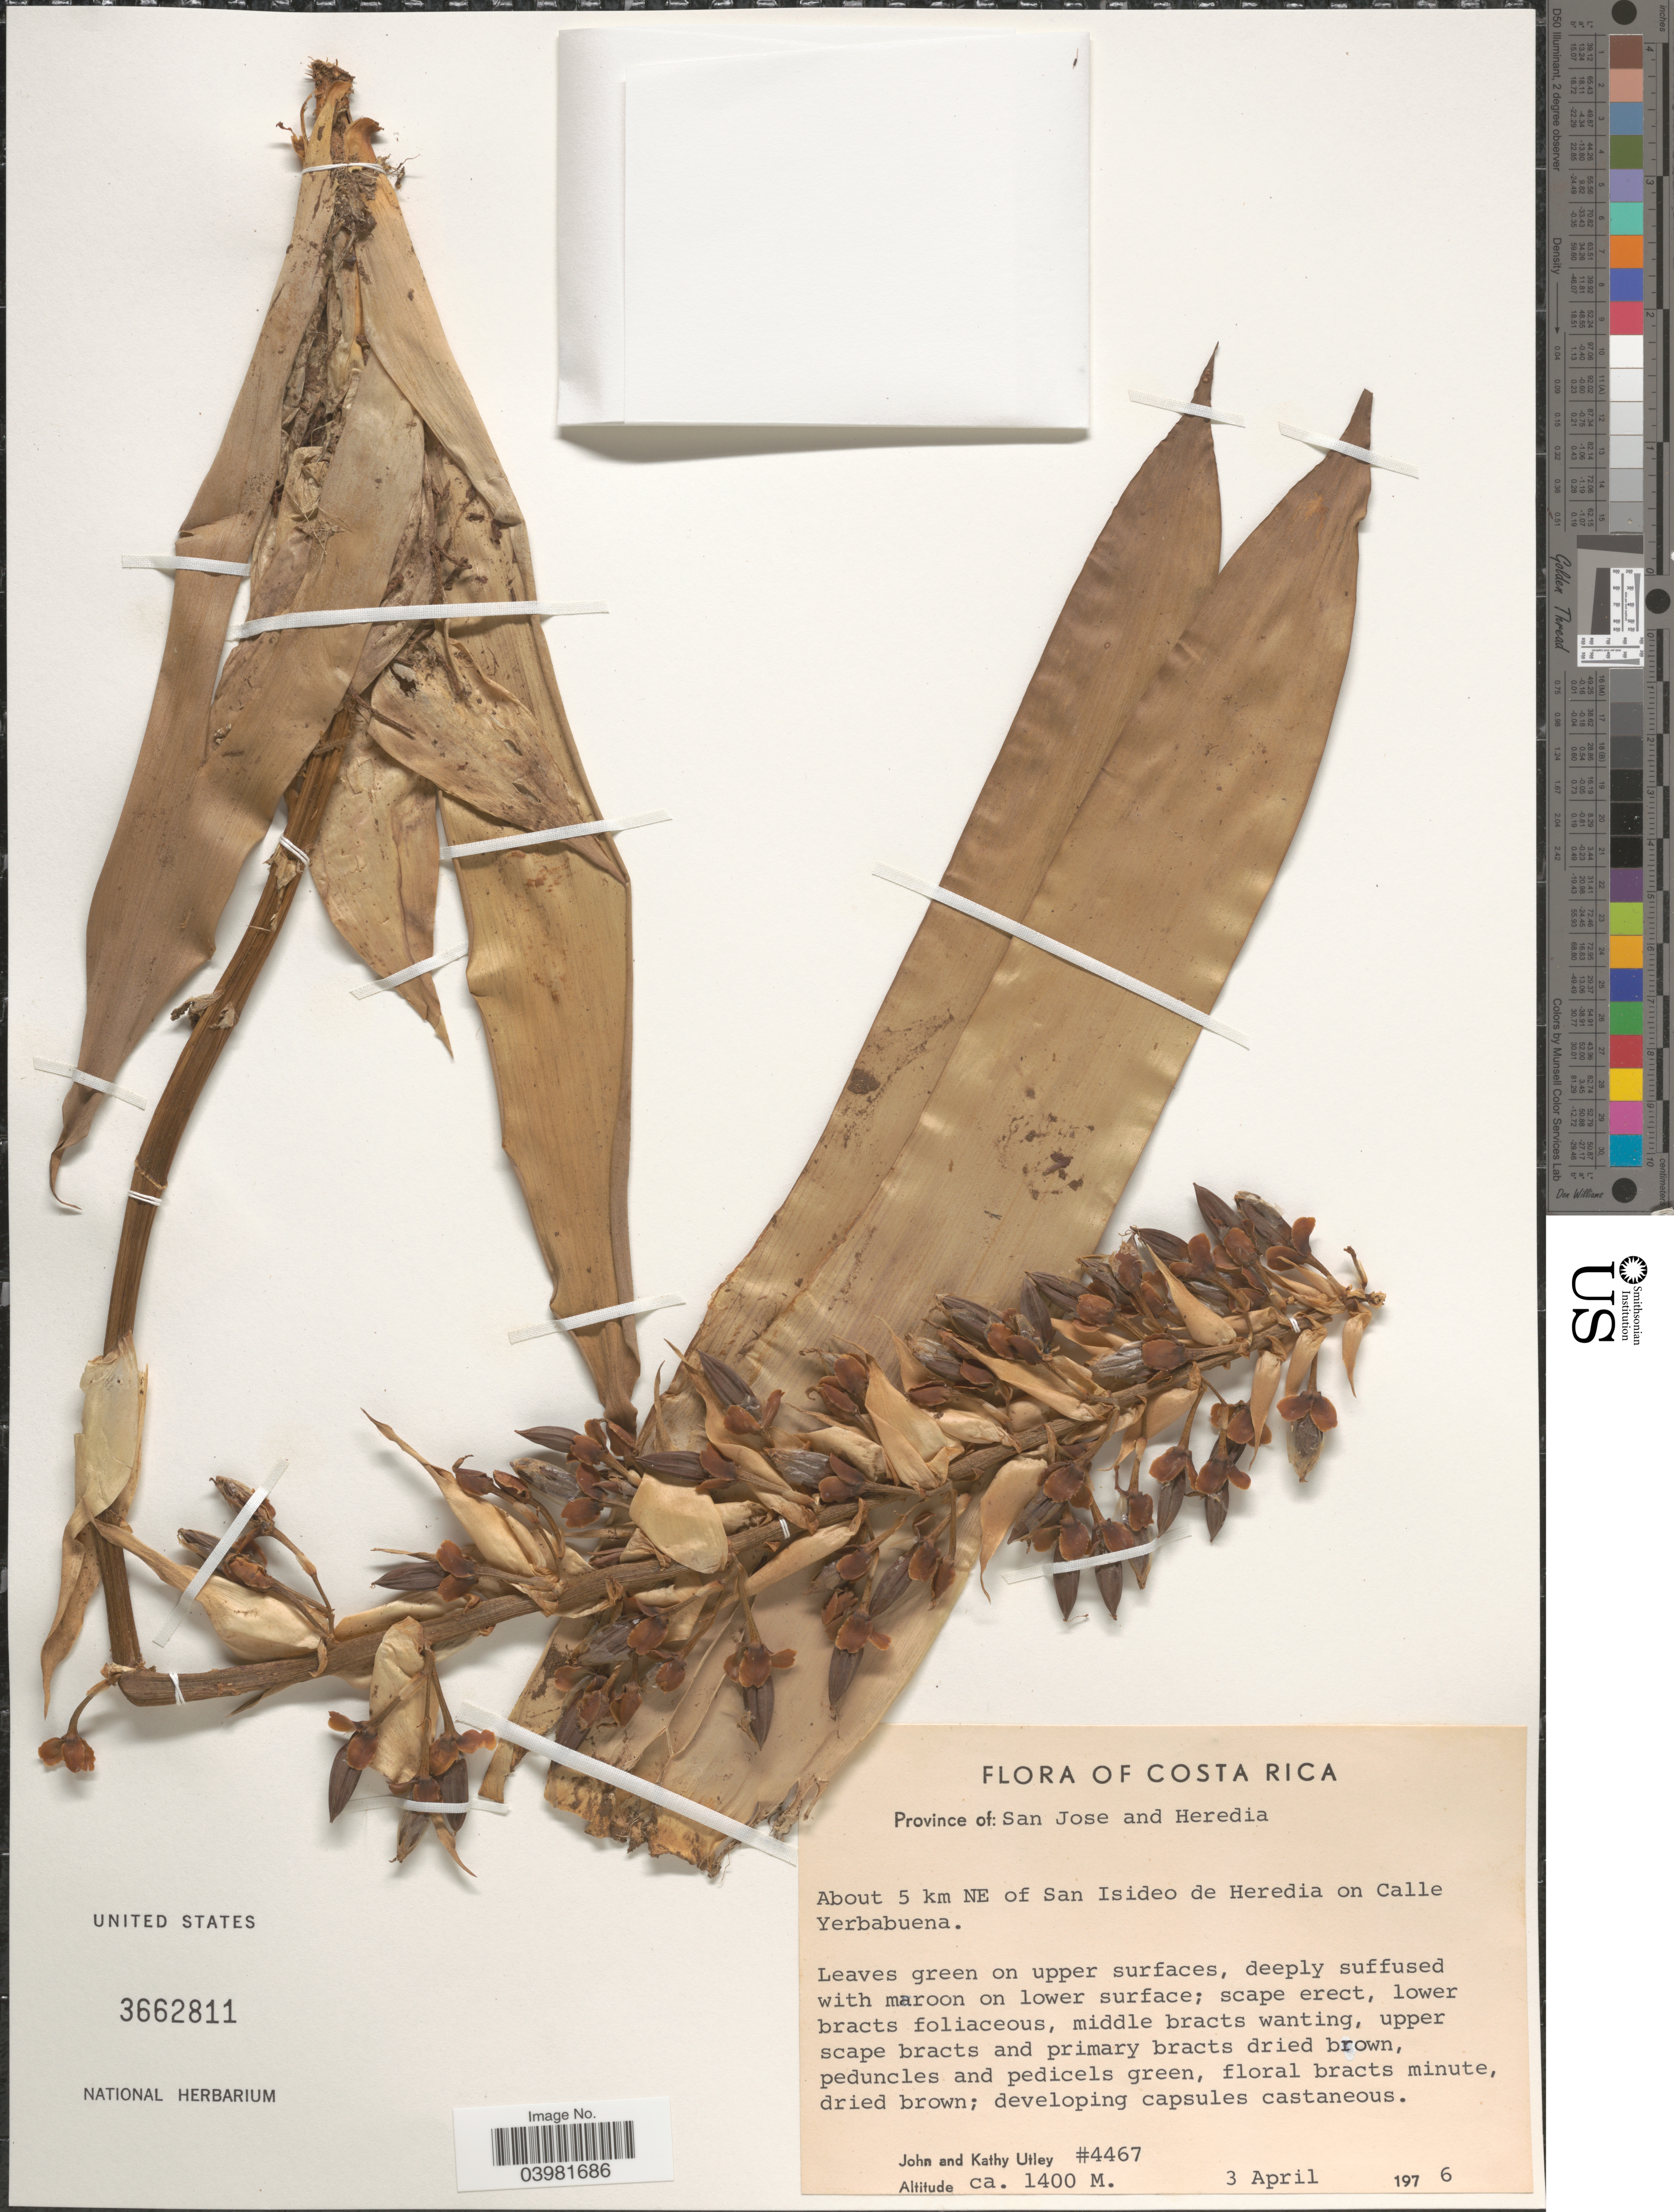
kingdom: Plantae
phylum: Tracheophyta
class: Liliopsida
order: Poales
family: Bromeliaceae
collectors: J. F. Utley & K. Burt-Utley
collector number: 4467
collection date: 1976-04-03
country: Costa Rica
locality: Province of: San Jose and Heredia. About 5 km NE of San Isideo de Heredia on Calle Yerbabuena.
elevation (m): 1400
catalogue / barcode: US 3662811